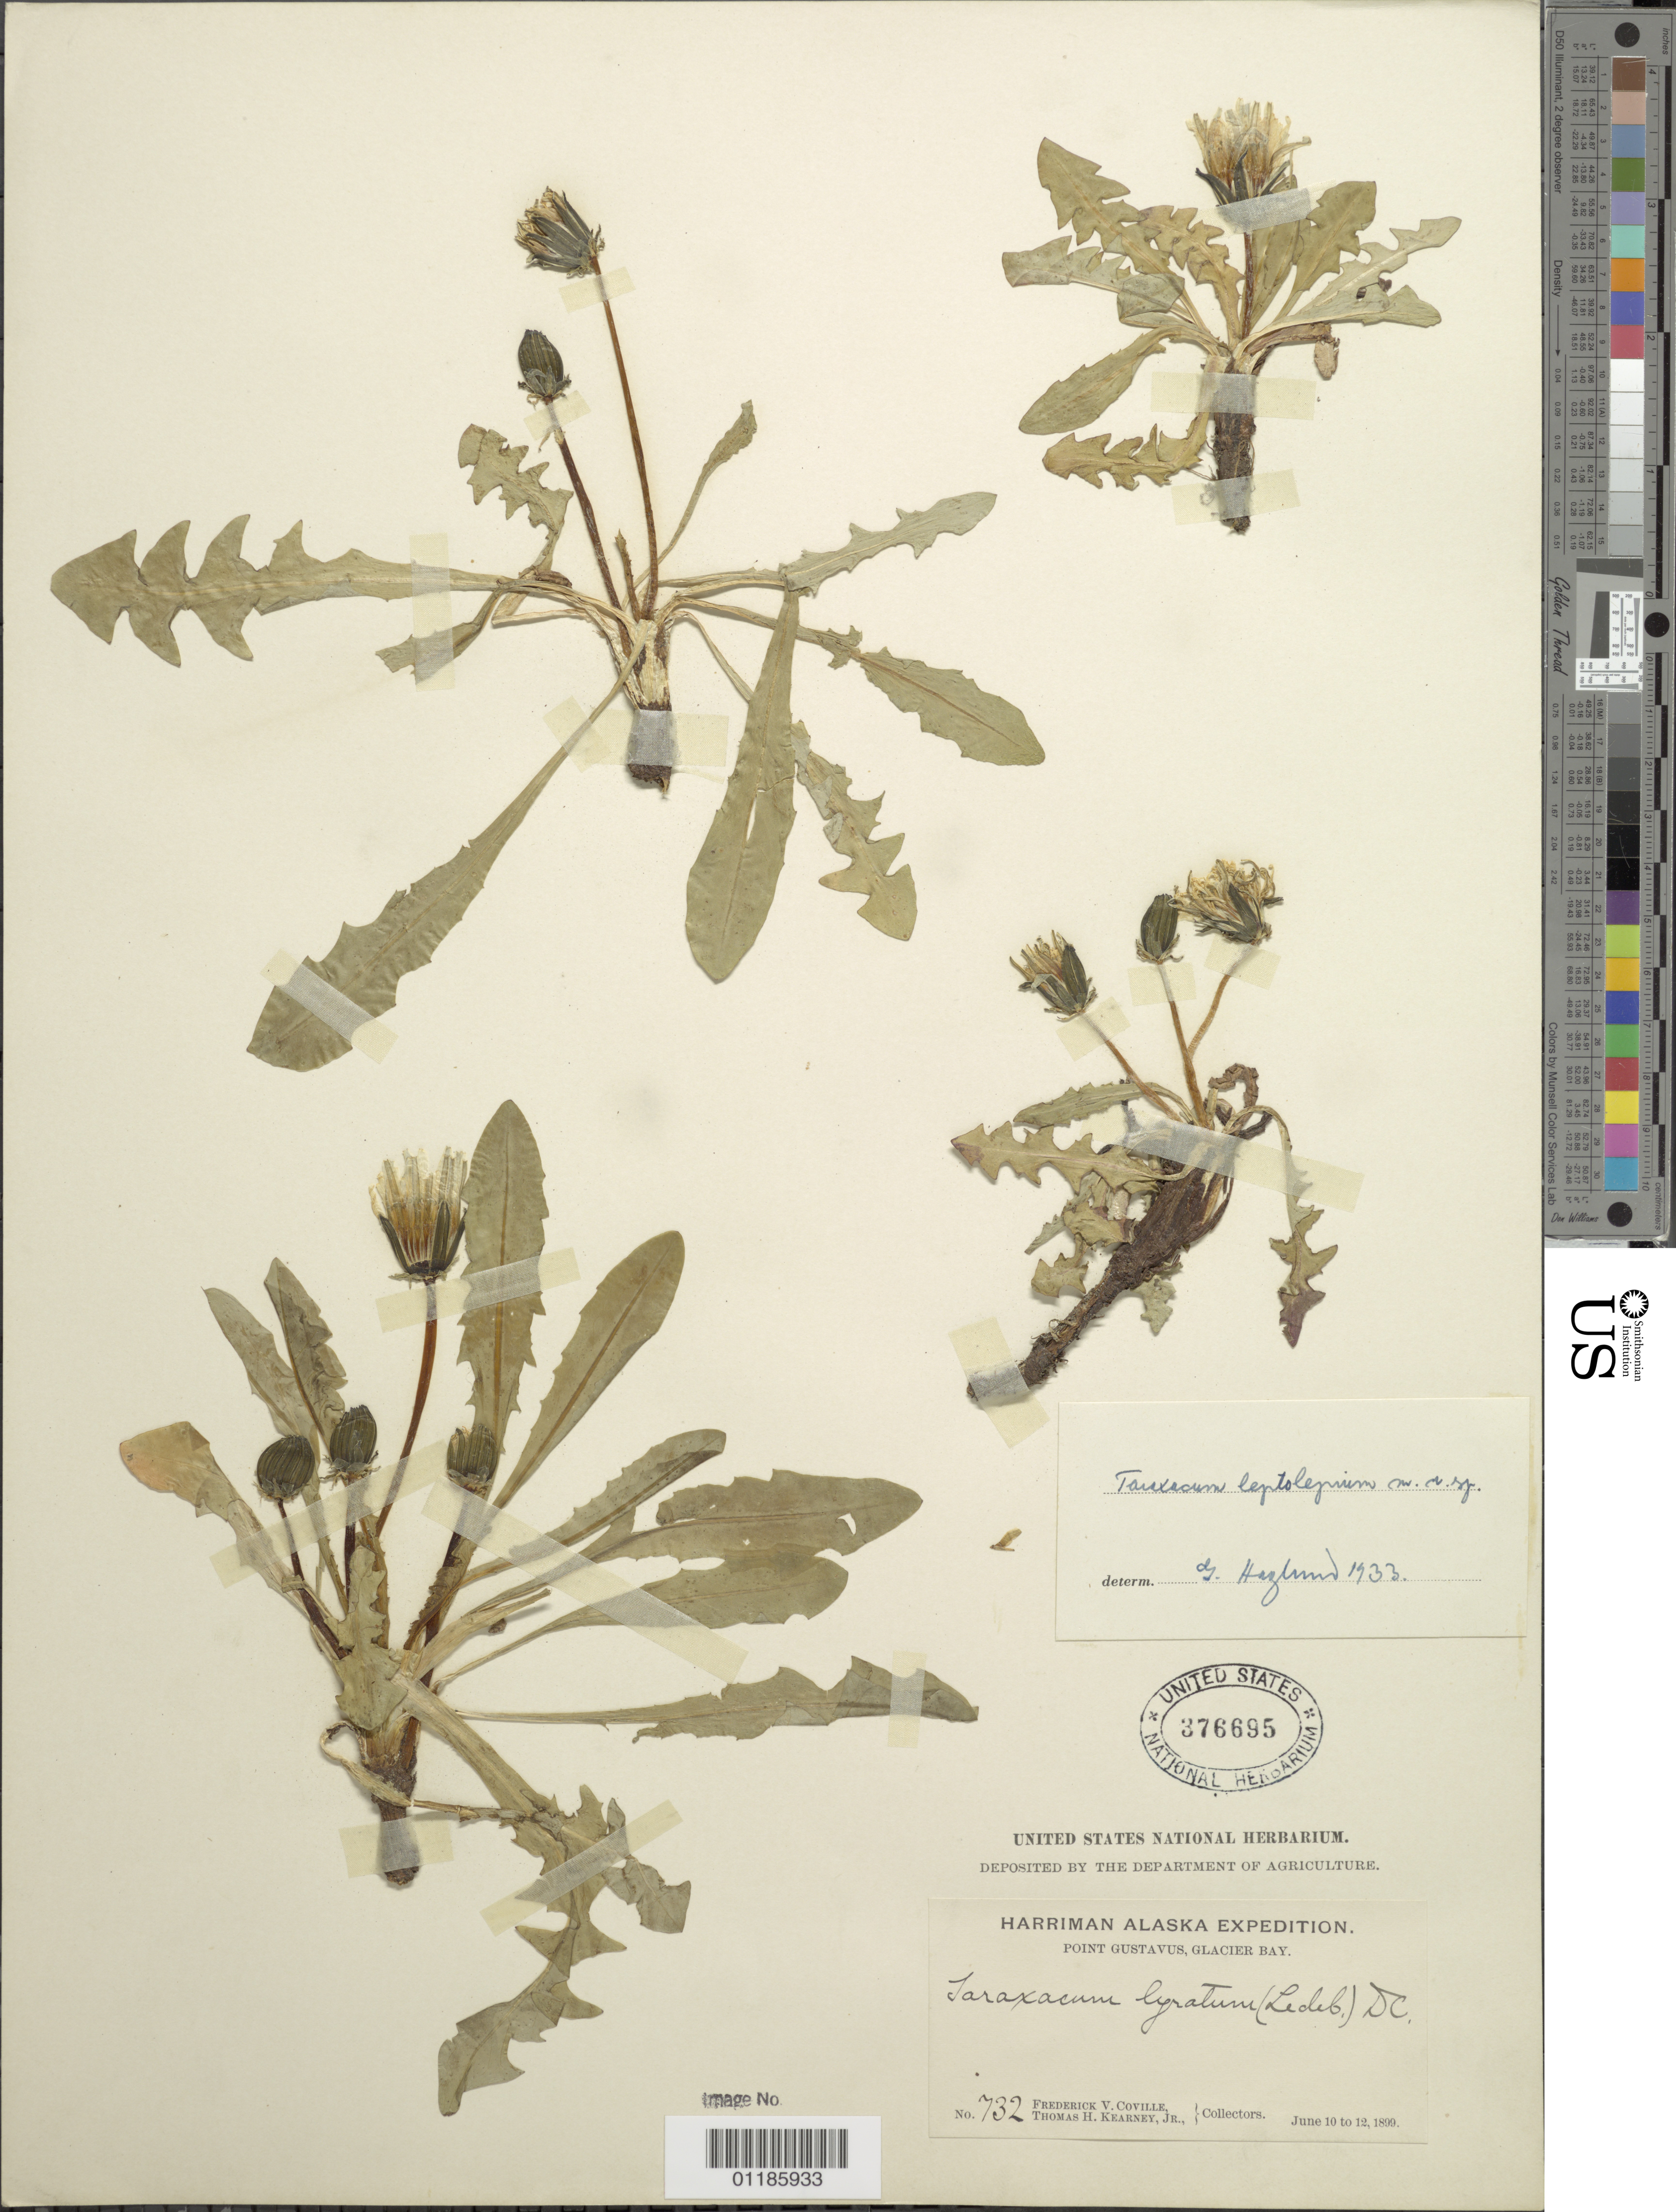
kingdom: Plantae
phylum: Tracheophyta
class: Magnoliopsida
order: Asterales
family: Asteraceae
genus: Taraxacum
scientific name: Taraxacum lyratum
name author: (Ledeb.) DC.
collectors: F. V. Coville & T. H. Kearney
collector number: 732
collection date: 1899-06-10/1899-06-12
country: United States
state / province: Alaska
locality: Point Gustavus, Glacier Bay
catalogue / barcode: US 376695